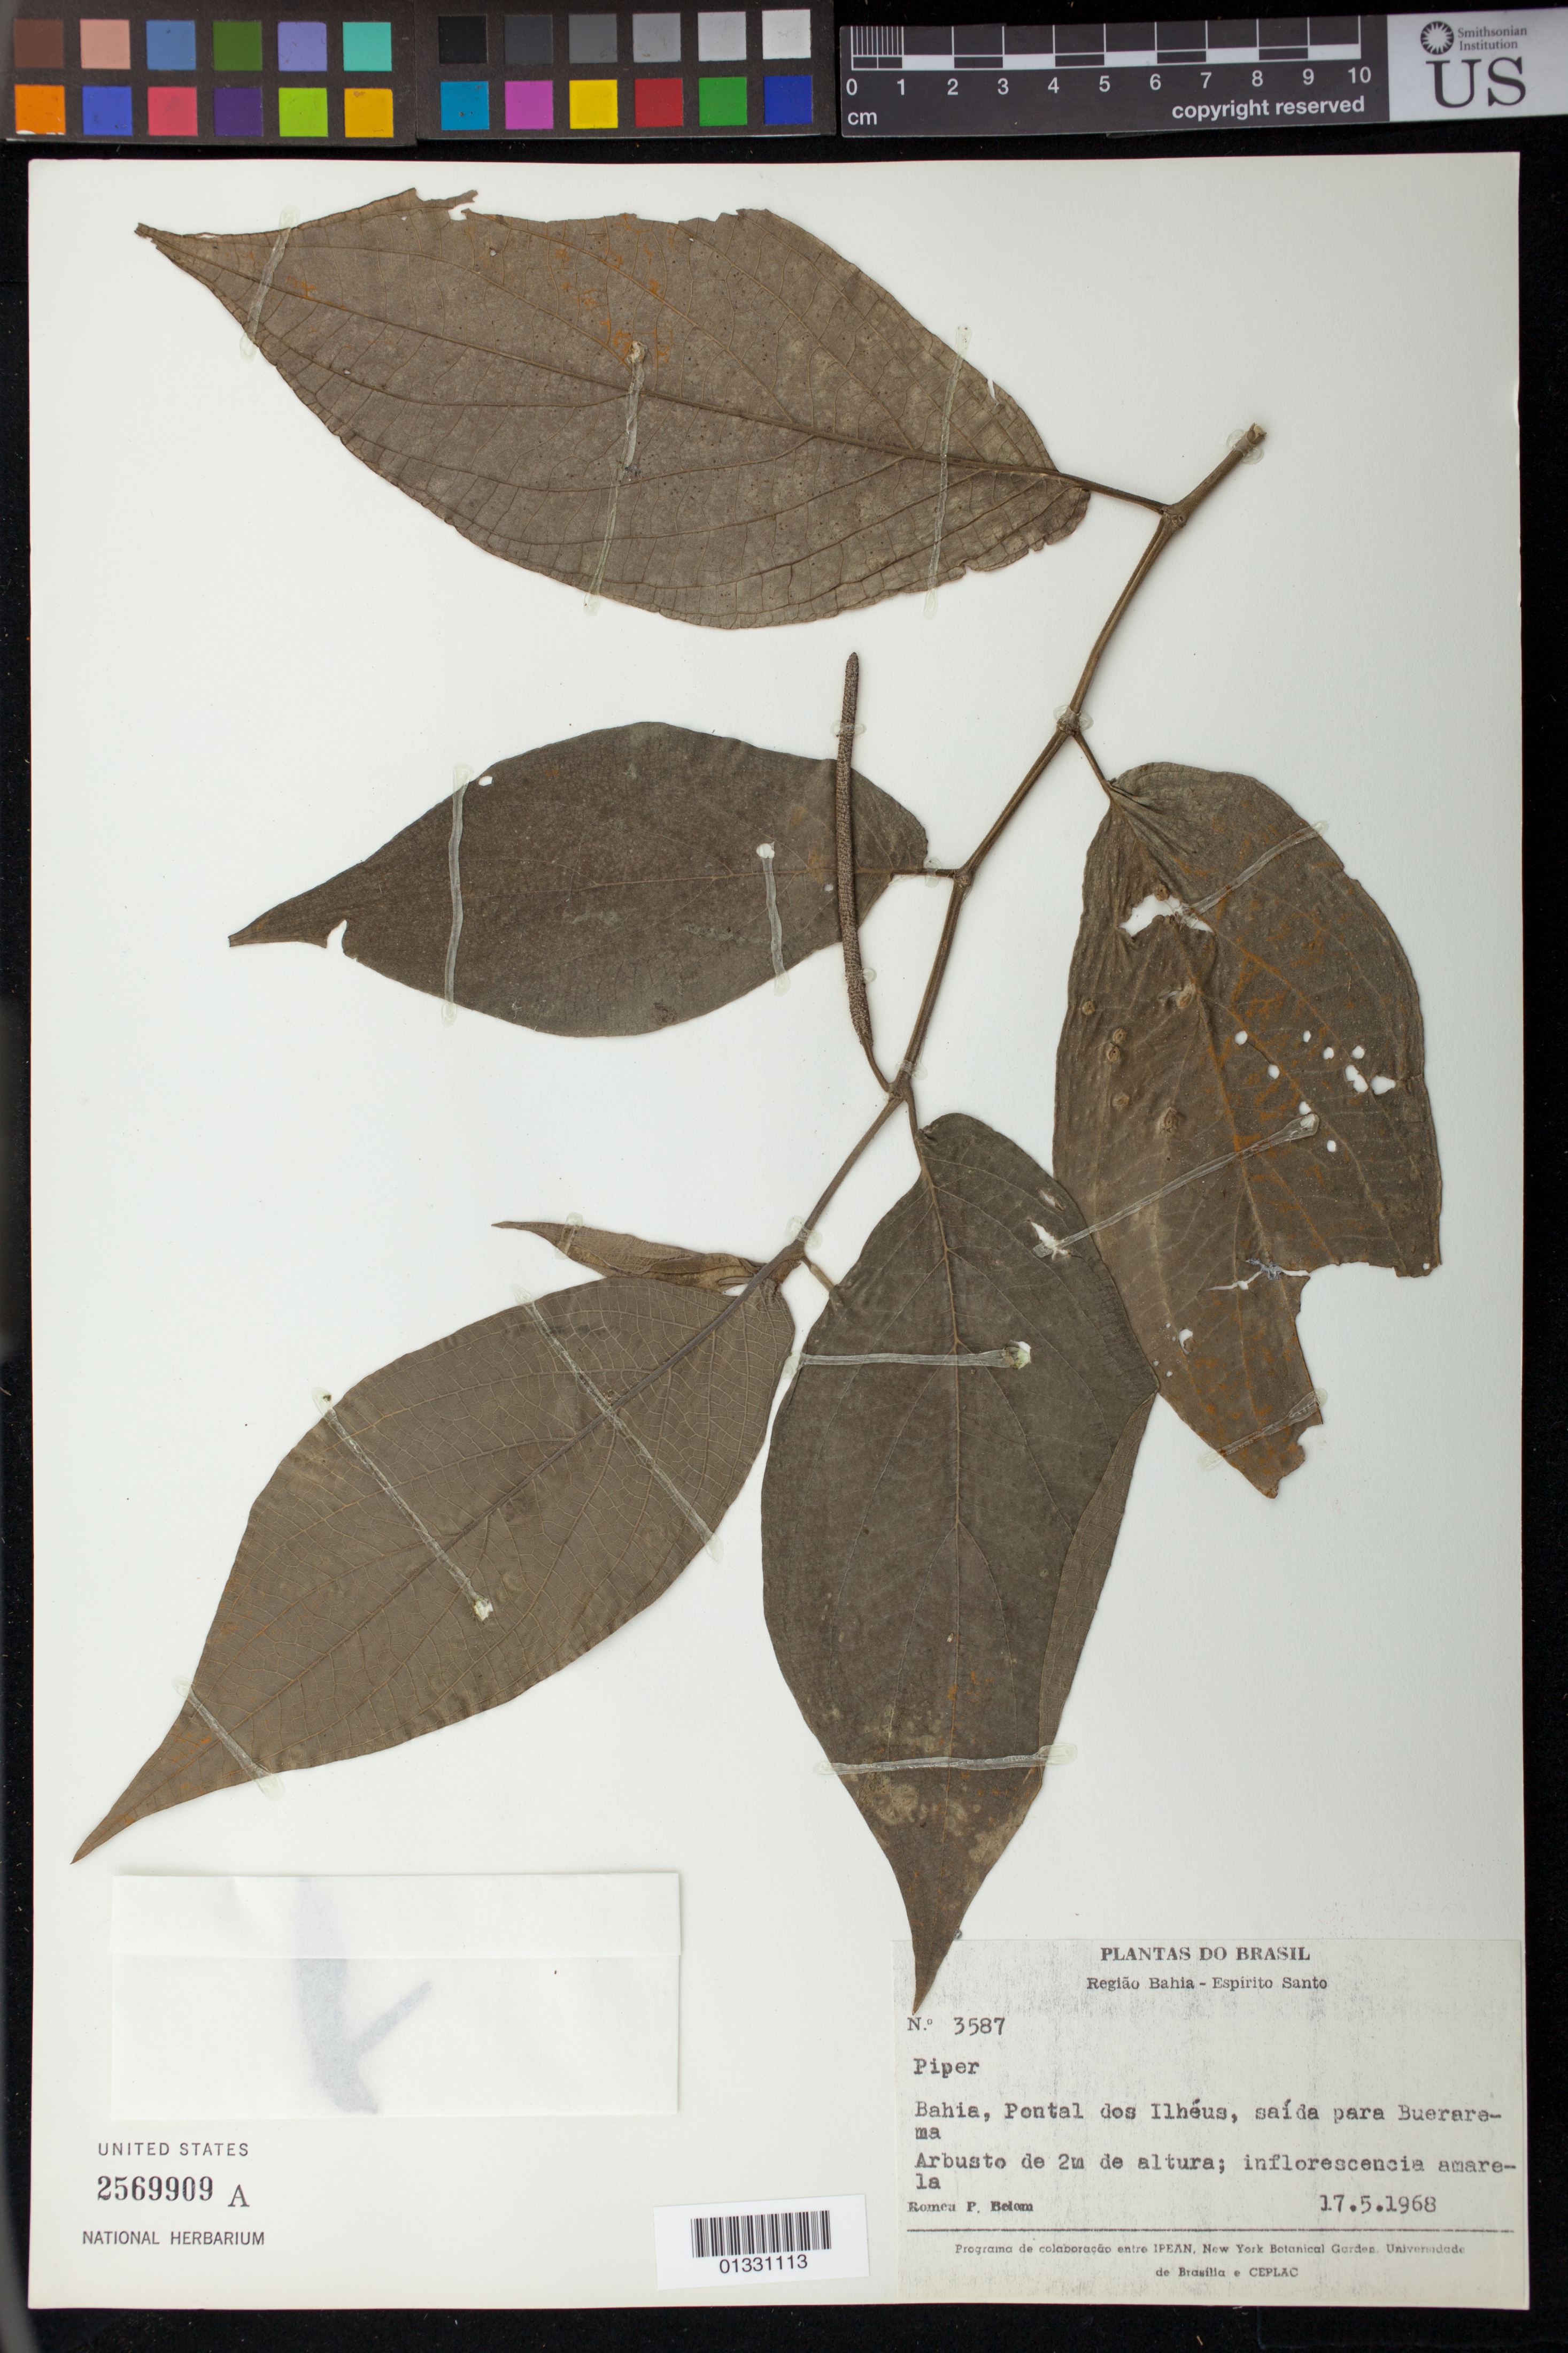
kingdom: Plantae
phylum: Tracheophyta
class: Magnoliopsida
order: Piperales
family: Piperaceae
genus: Piper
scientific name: Piper sp.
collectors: R. P. Belém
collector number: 3587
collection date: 1968-05-17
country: Brazil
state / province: Bahia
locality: Pontal dos Ilhéus, saída para Buerarama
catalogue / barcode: US 2569909